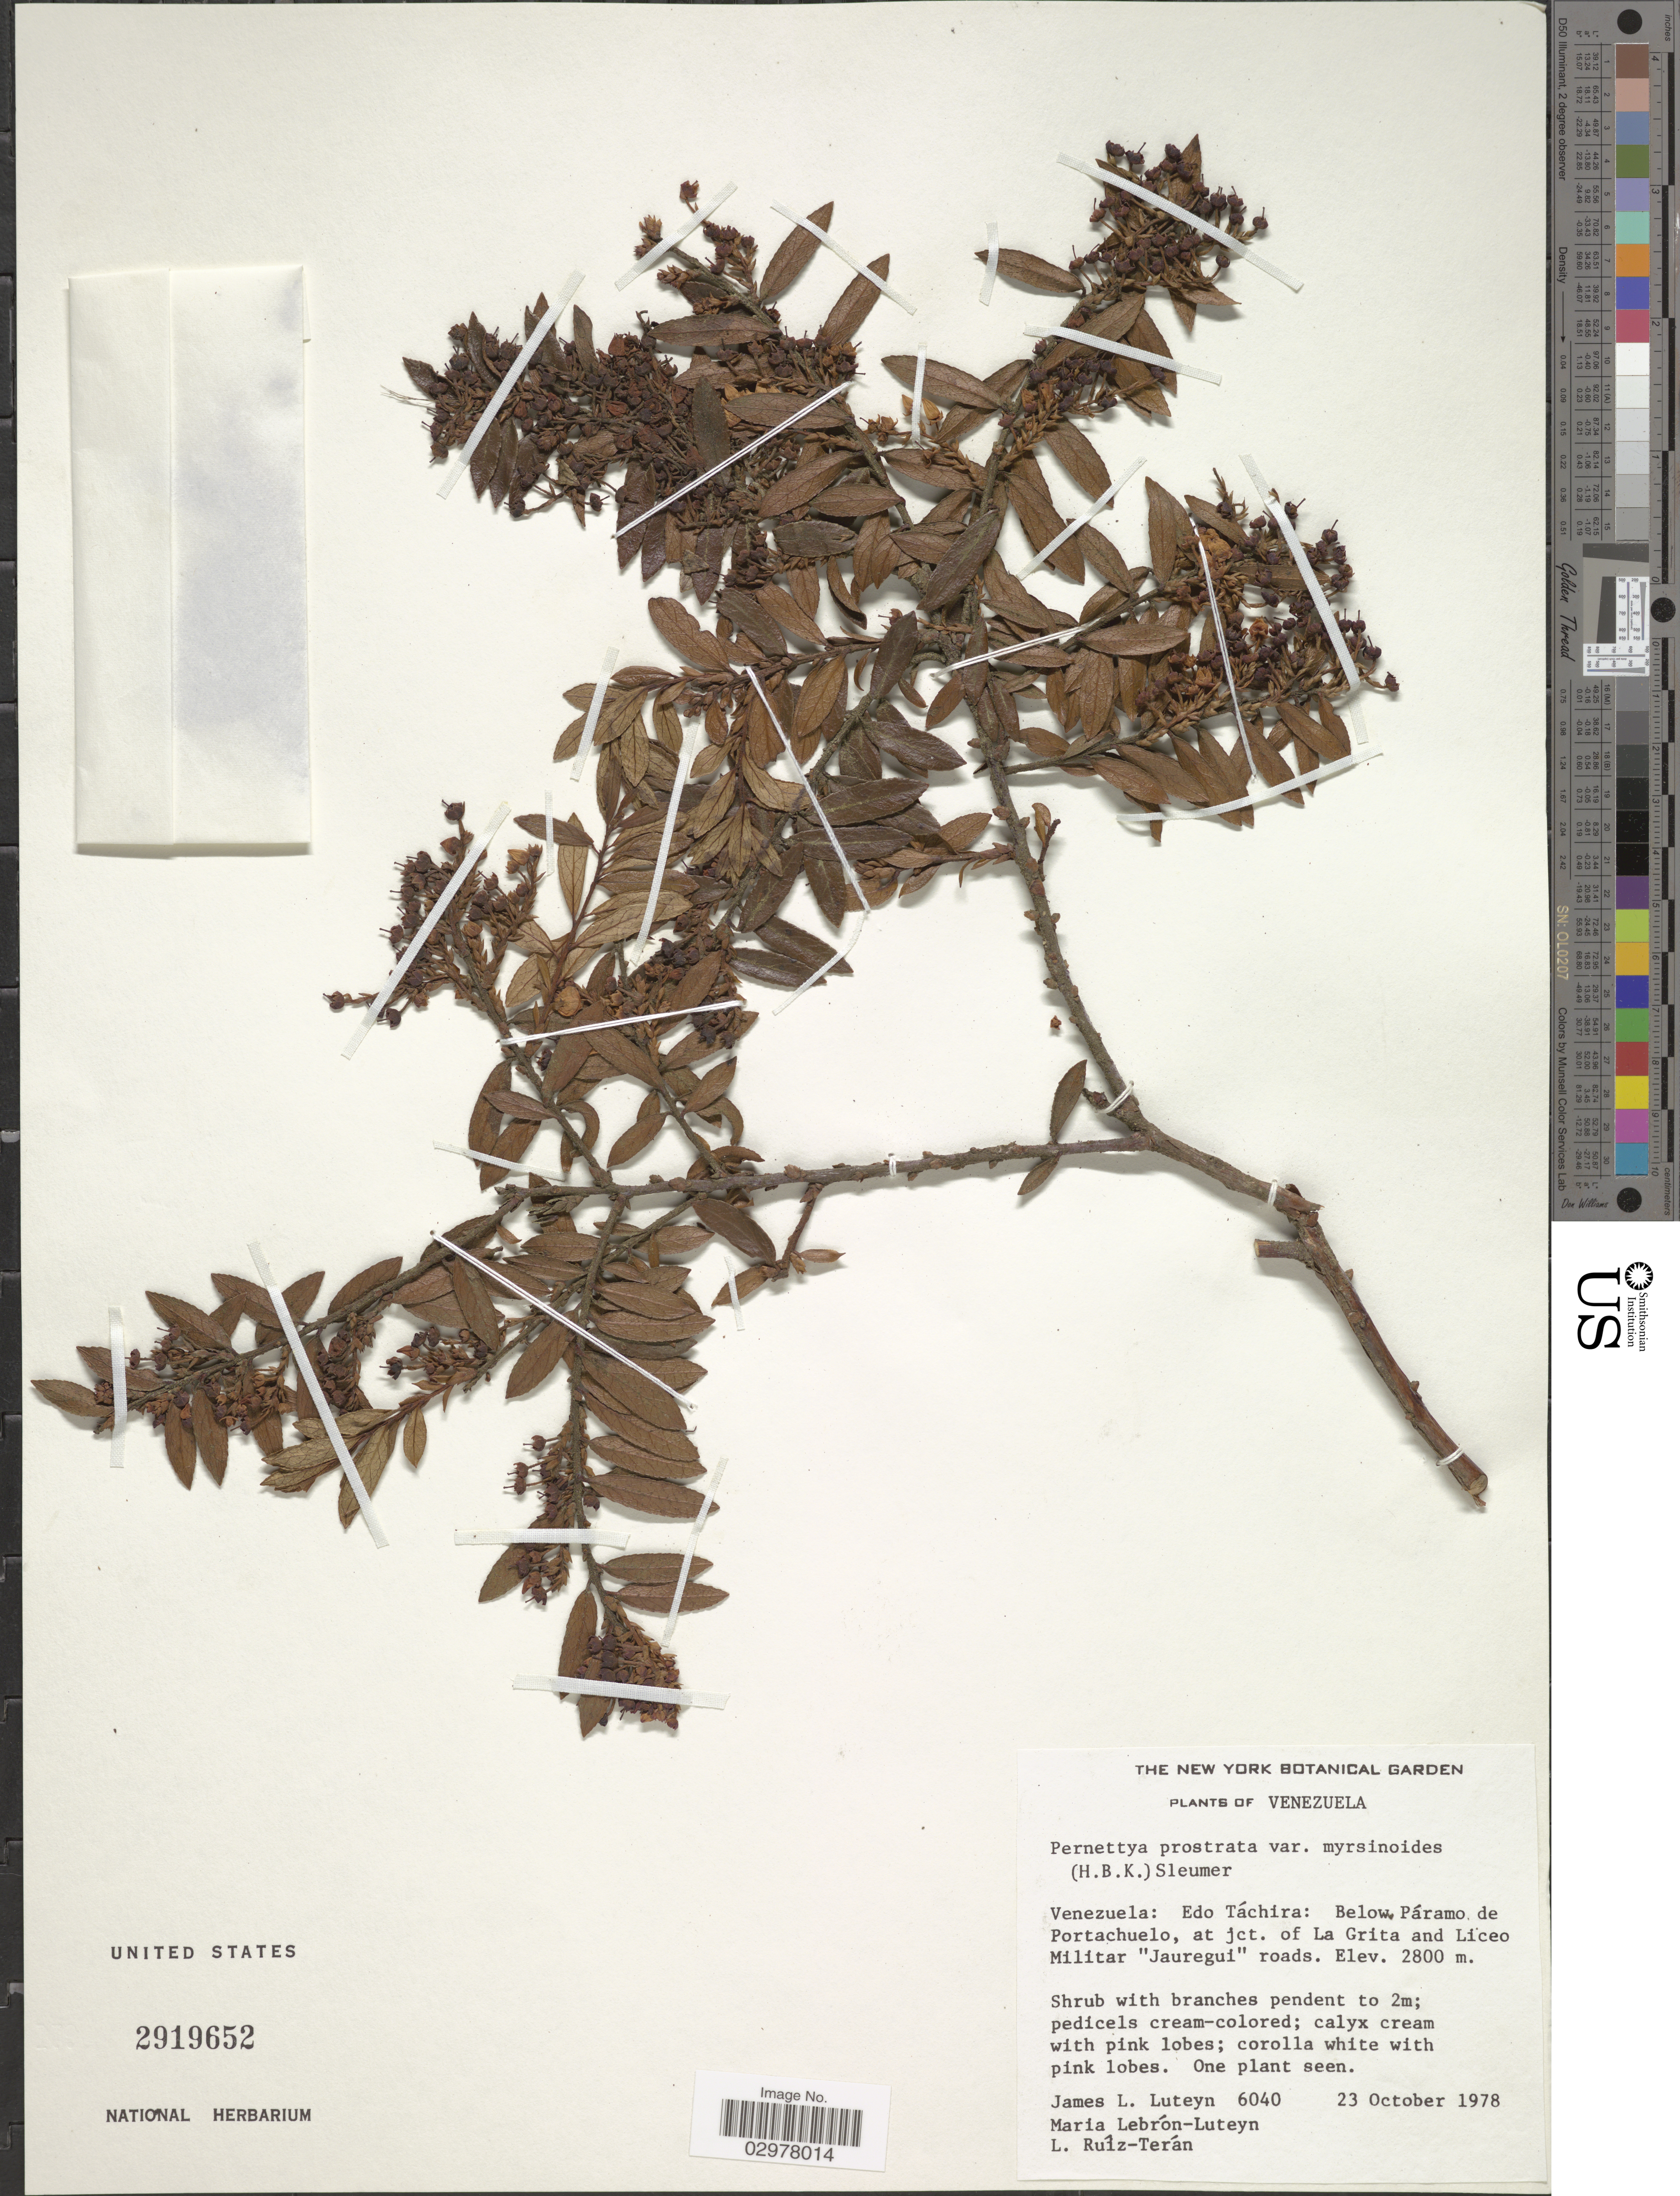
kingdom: Plantae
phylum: Tracheophyta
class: Magnoliopsida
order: Ericales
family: Ericaceae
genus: Pernettya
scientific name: Pernettya prostrata var. myrsinoides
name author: (Kunth) Sleumer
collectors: J. L. Luteyn, M. L. Lebrón-Luteyn & L. E. Ruíz-Terán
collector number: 6040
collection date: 1978-10-23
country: Venezuela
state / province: Tachira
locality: Below Páramo de Portachuelo, at jct. of La Grita and Liceo Militar "Jauregui" roads.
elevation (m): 2800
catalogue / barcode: US 2919652